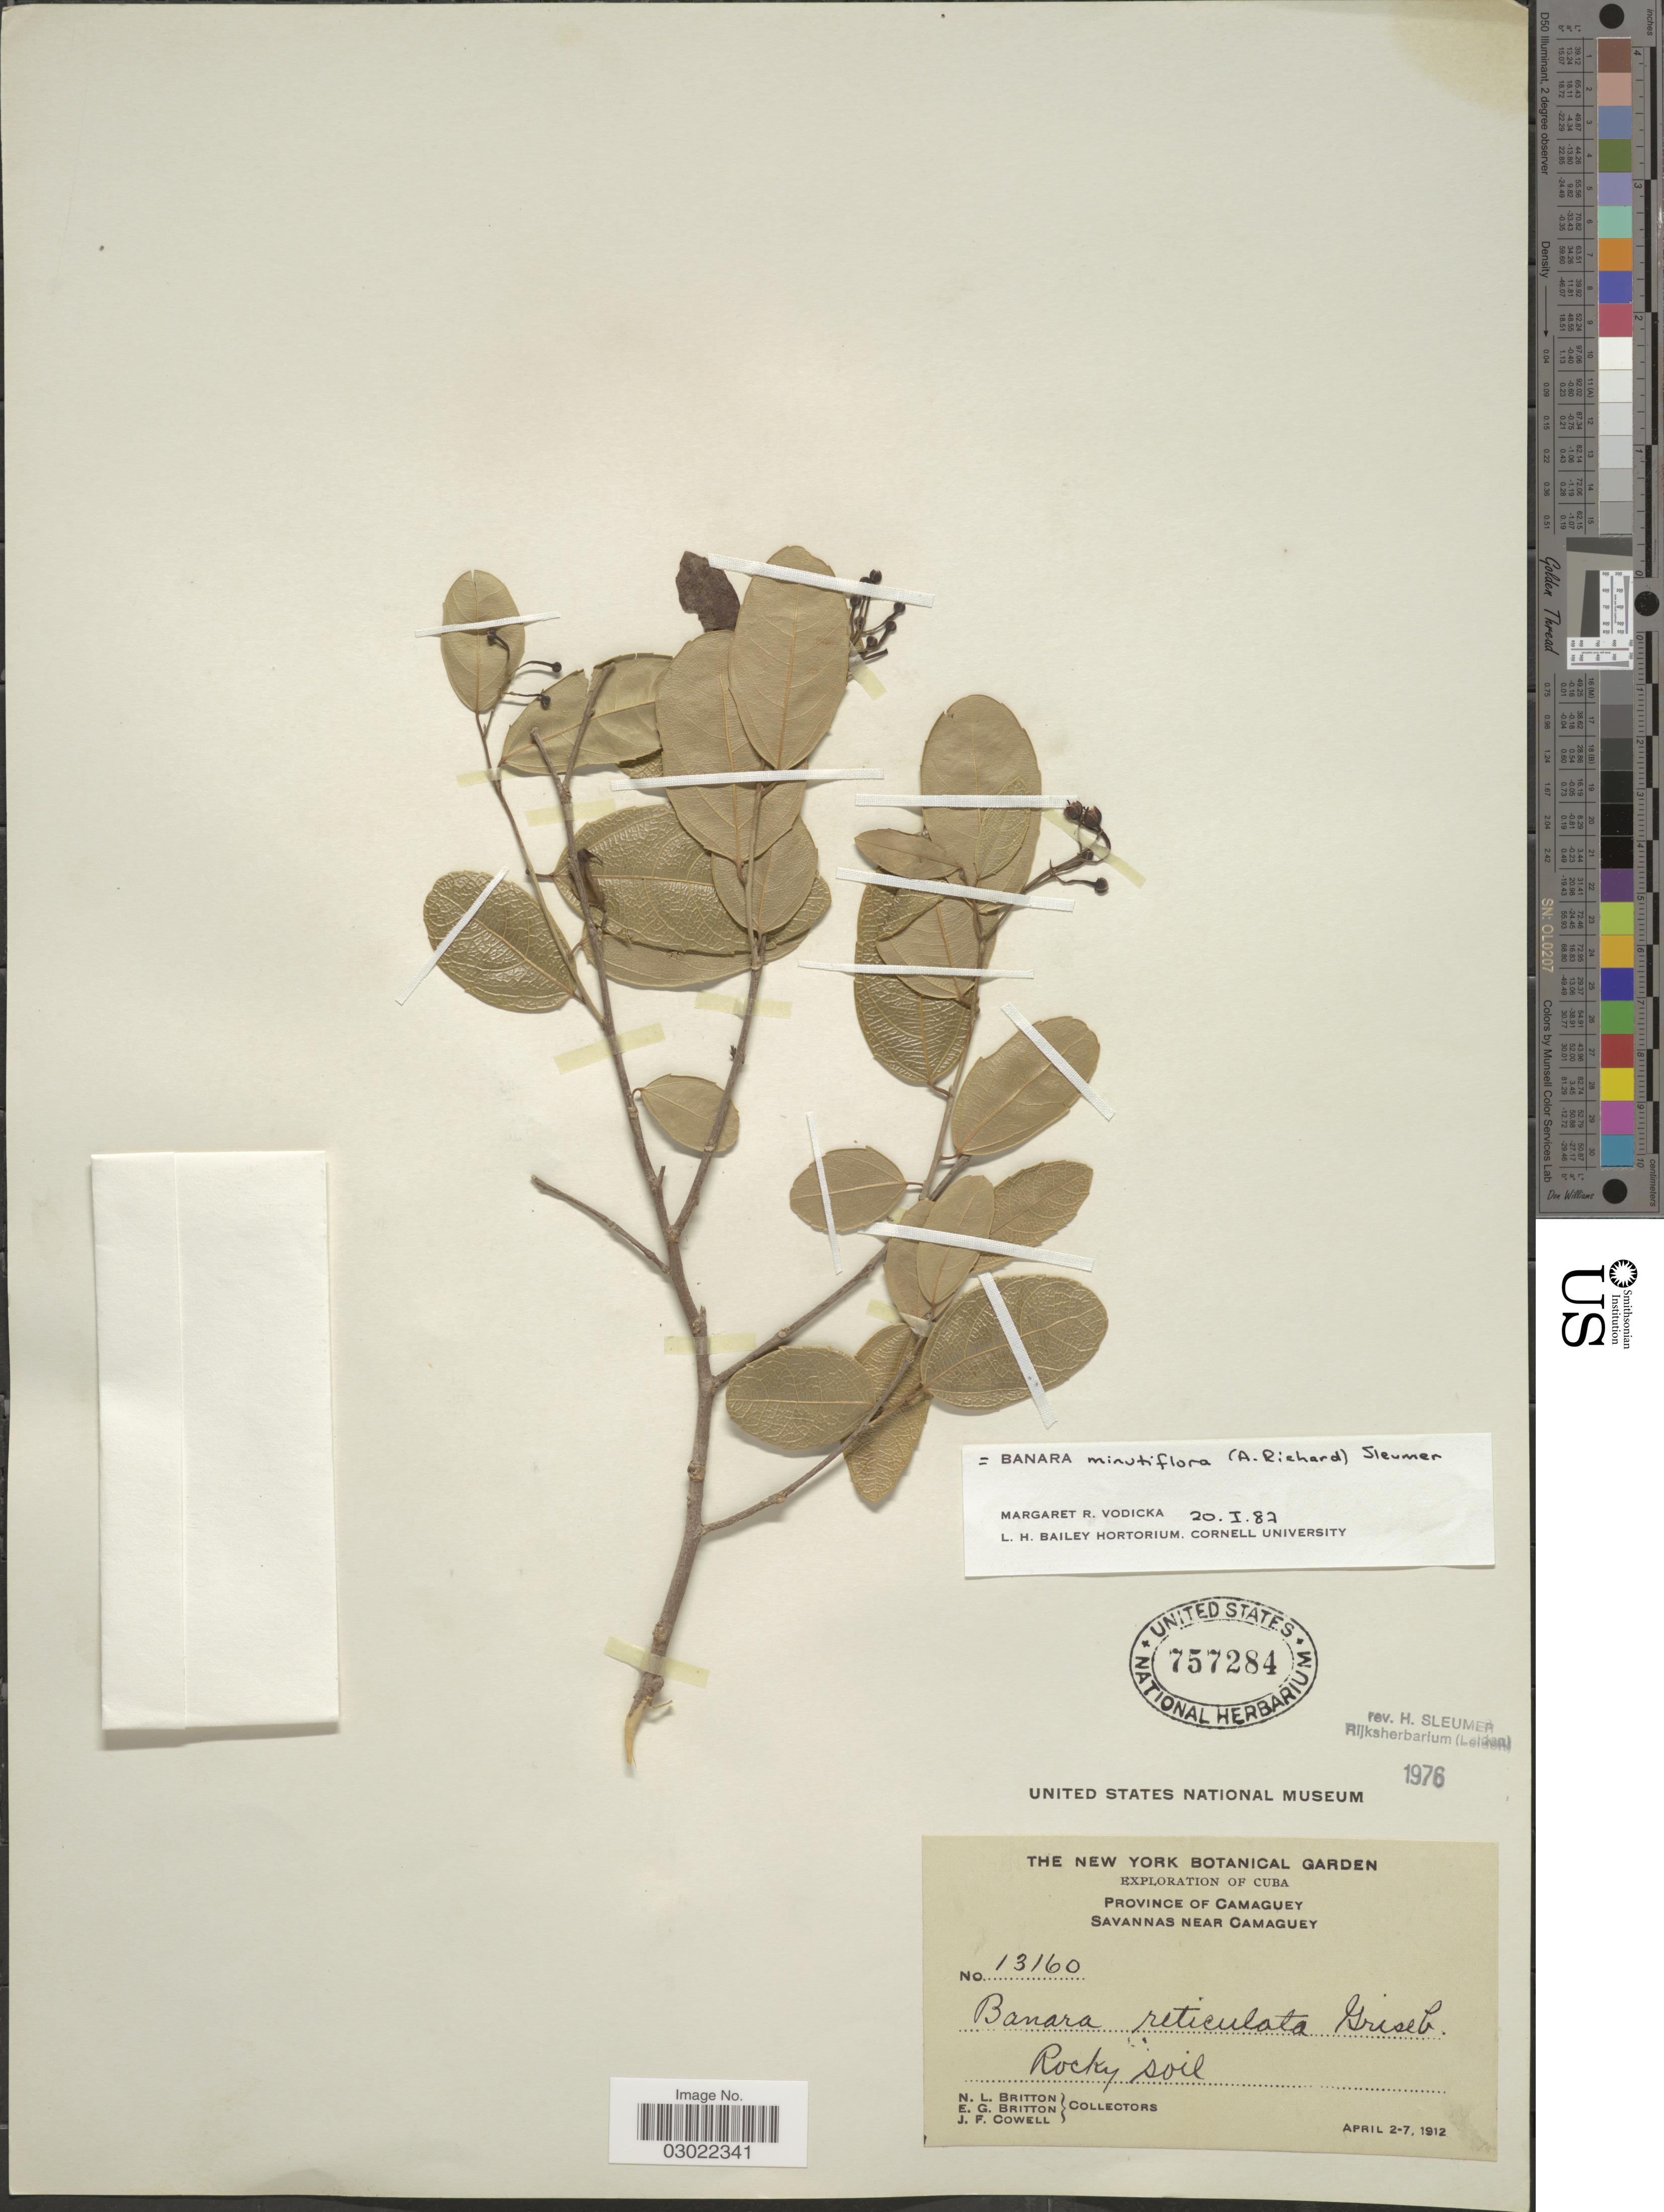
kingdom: Plantae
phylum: Tracheophyta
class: Magnoliopsida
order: Malpighiales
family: Salicaceae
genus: Banara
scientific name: Banara minutiflora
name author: (A. Rich.) Sleumer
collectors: N. Britton, E. G. Britton & J. F. Cowell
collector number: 13160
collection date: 1912-04-02/1912-04-07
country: Cuba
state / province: Camagüey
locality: Province of Camaguey. Savannas near Camaguey. Rocky soil.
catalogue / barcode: US 757284